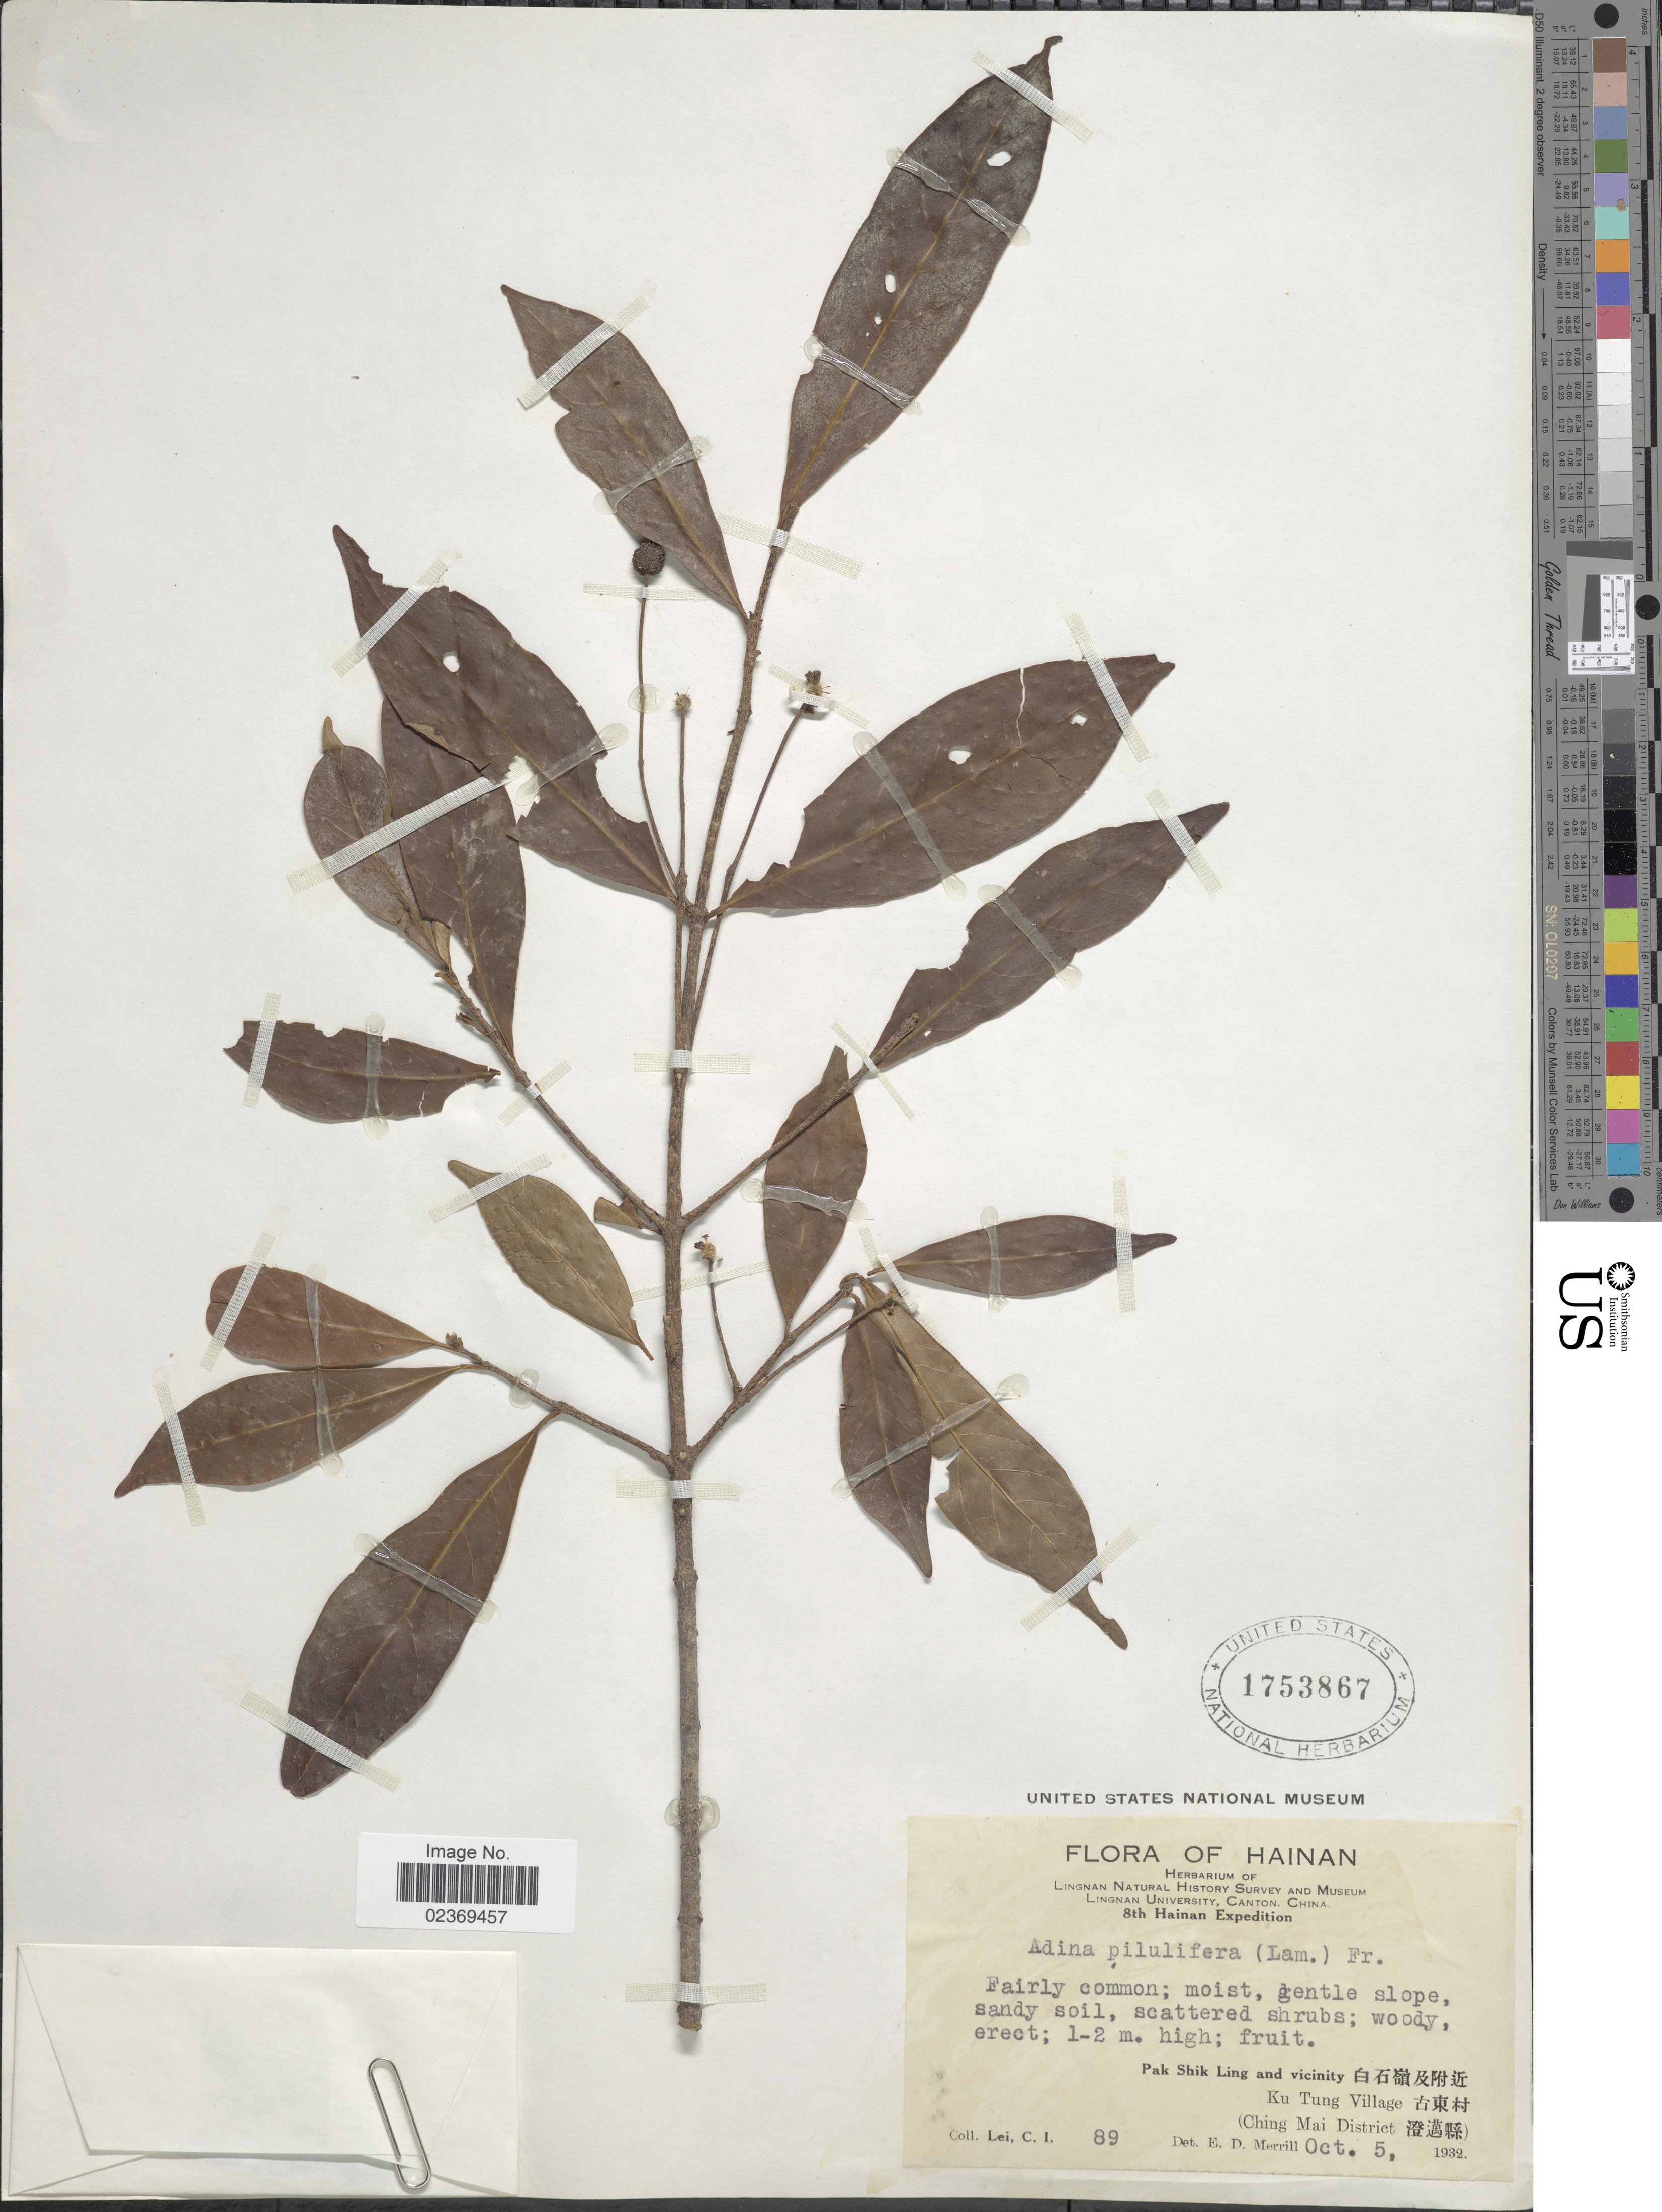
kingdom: Plantae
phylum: Tracheophyta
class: Magnoliopsida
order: Gentianales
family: Rubiaceae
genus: Adina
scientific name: Adina pilulifera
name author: (Lam.) Franch. & Drake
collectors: C. I. Lei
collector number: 89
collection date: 1932-10-05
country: China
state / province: Hainan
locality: Gentle slope, Pak Shik Ling and vicinity, Ku Tung Village (Ching Mai District).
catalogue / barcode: US 1753867